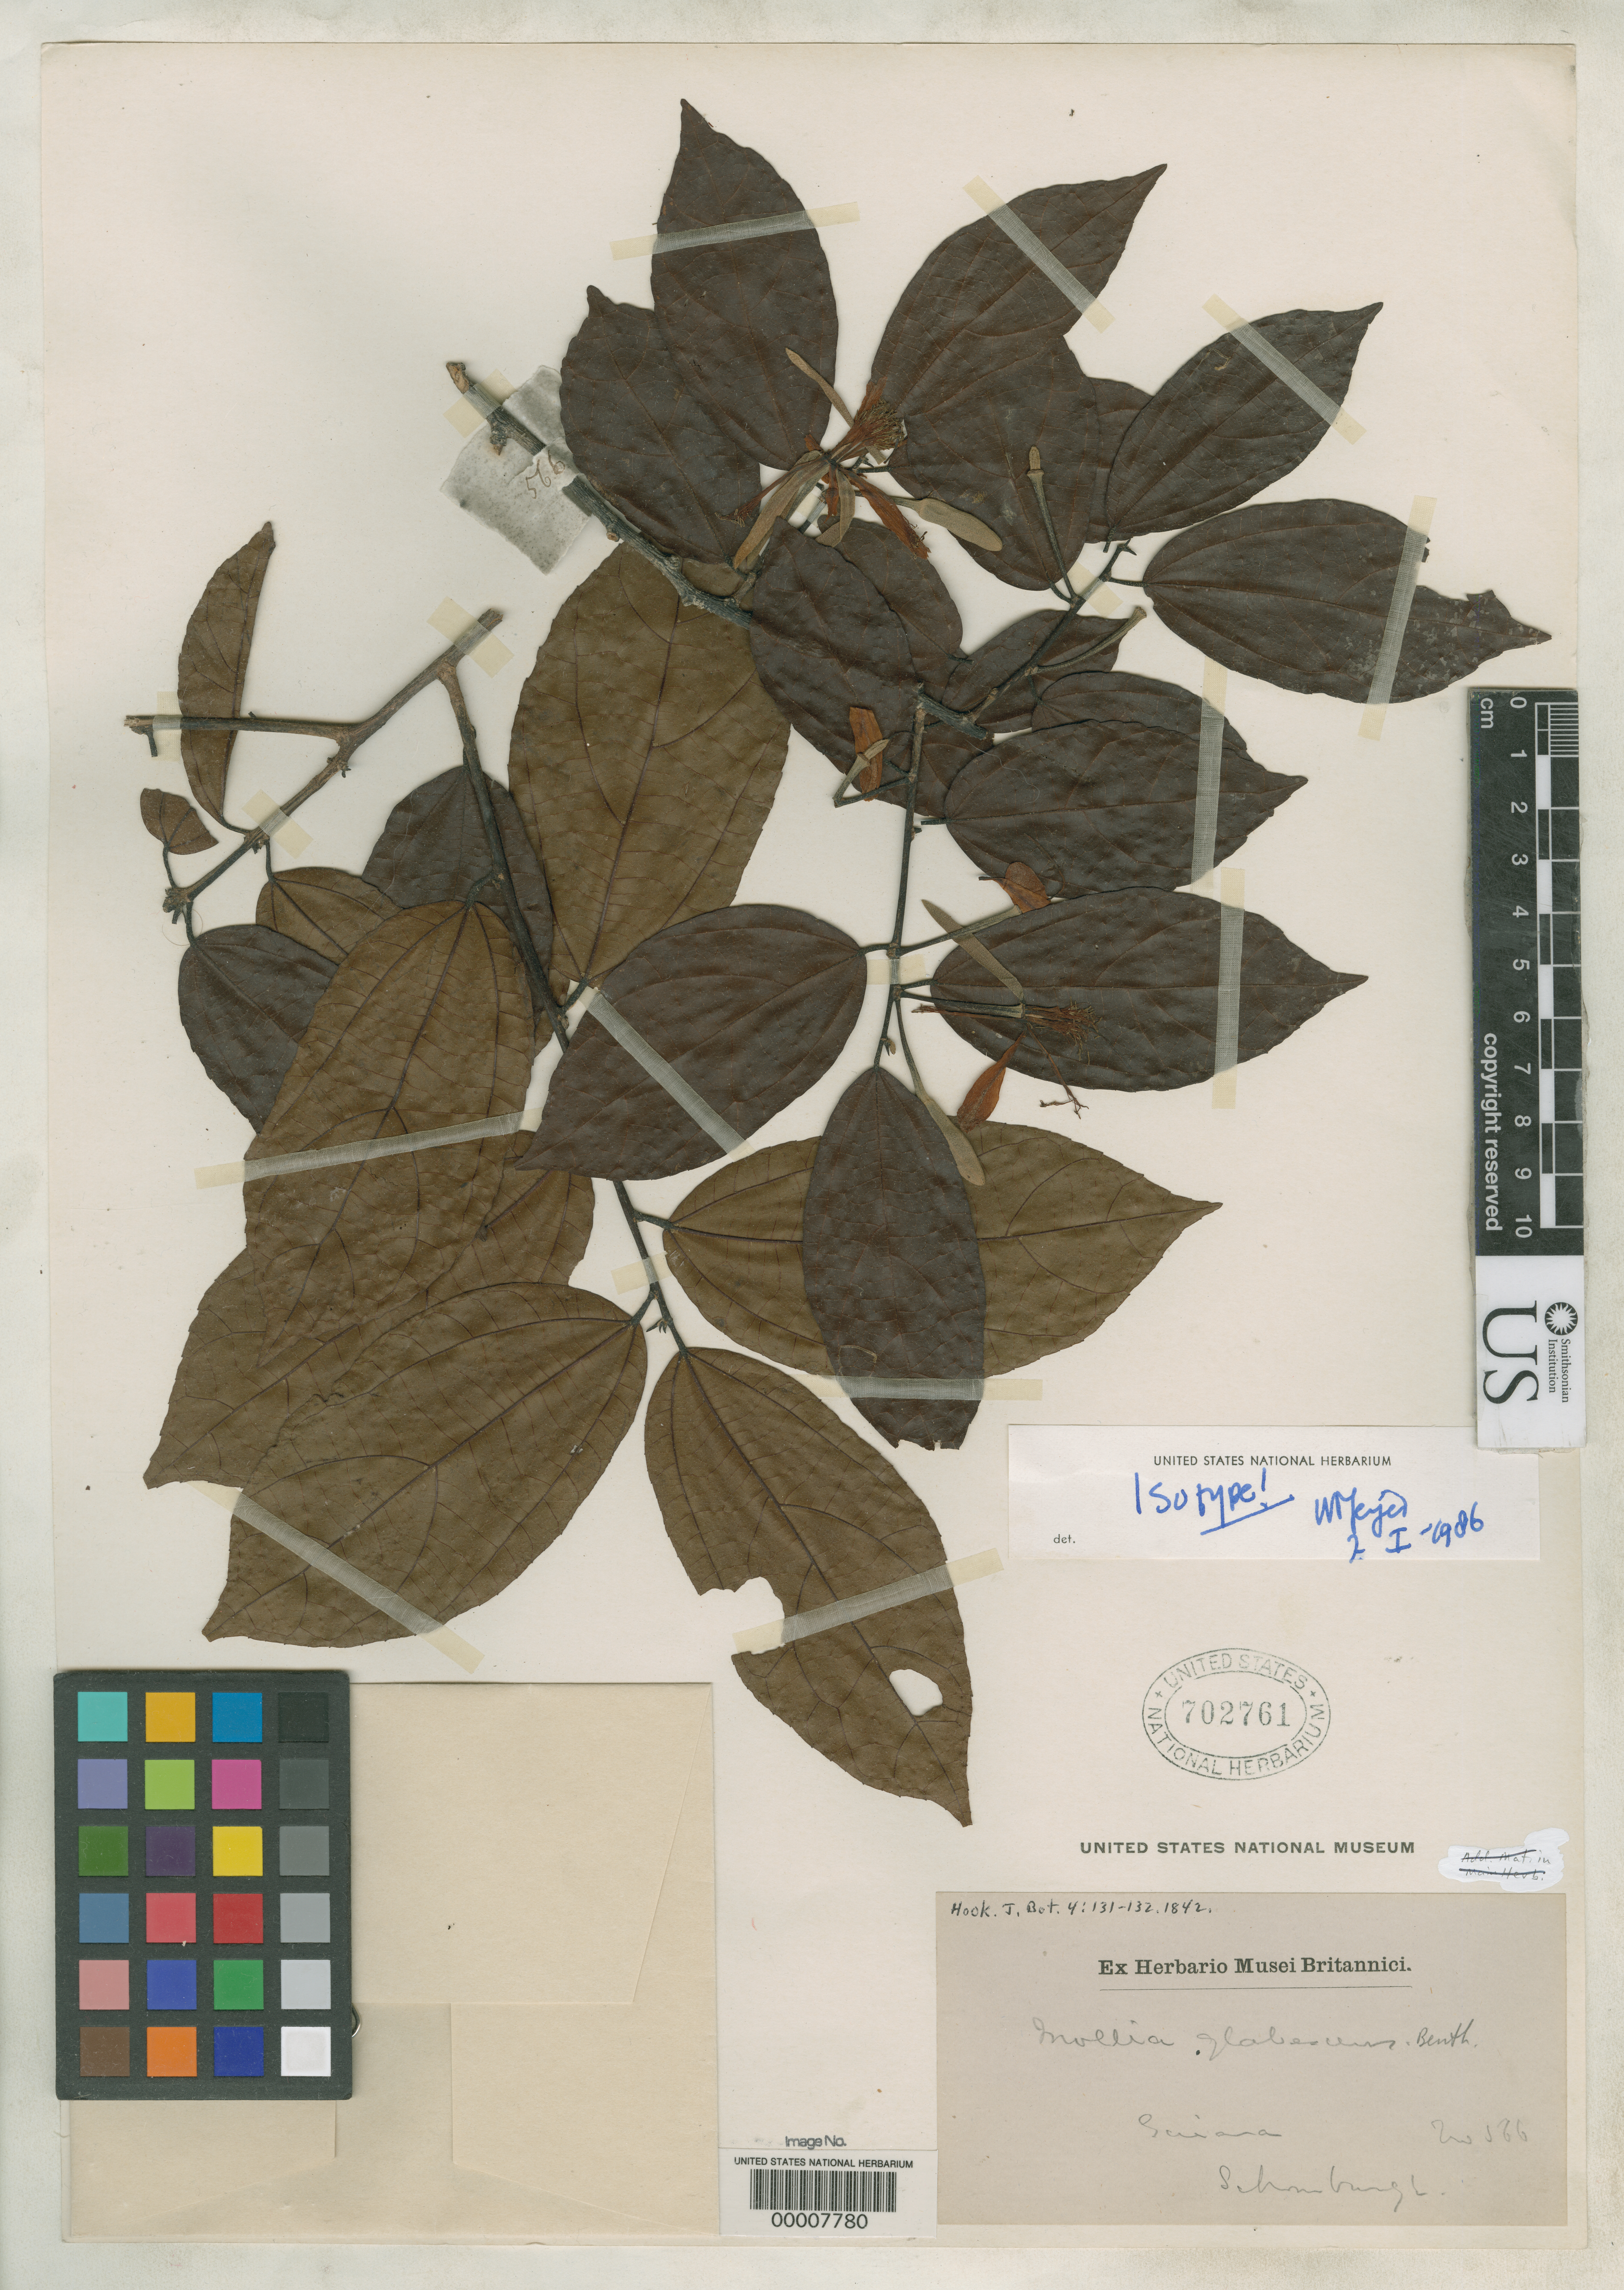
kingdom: Plantae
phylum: Tracheophyta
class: Magnoliopsida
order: Malvales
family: Malvaceae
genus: Mollia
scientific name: Mollia glabrescens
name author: Benth.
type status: Isotype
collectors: R. H. Schomburgk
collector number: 566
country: Guyana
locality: Guiana.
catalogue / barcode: US 702761